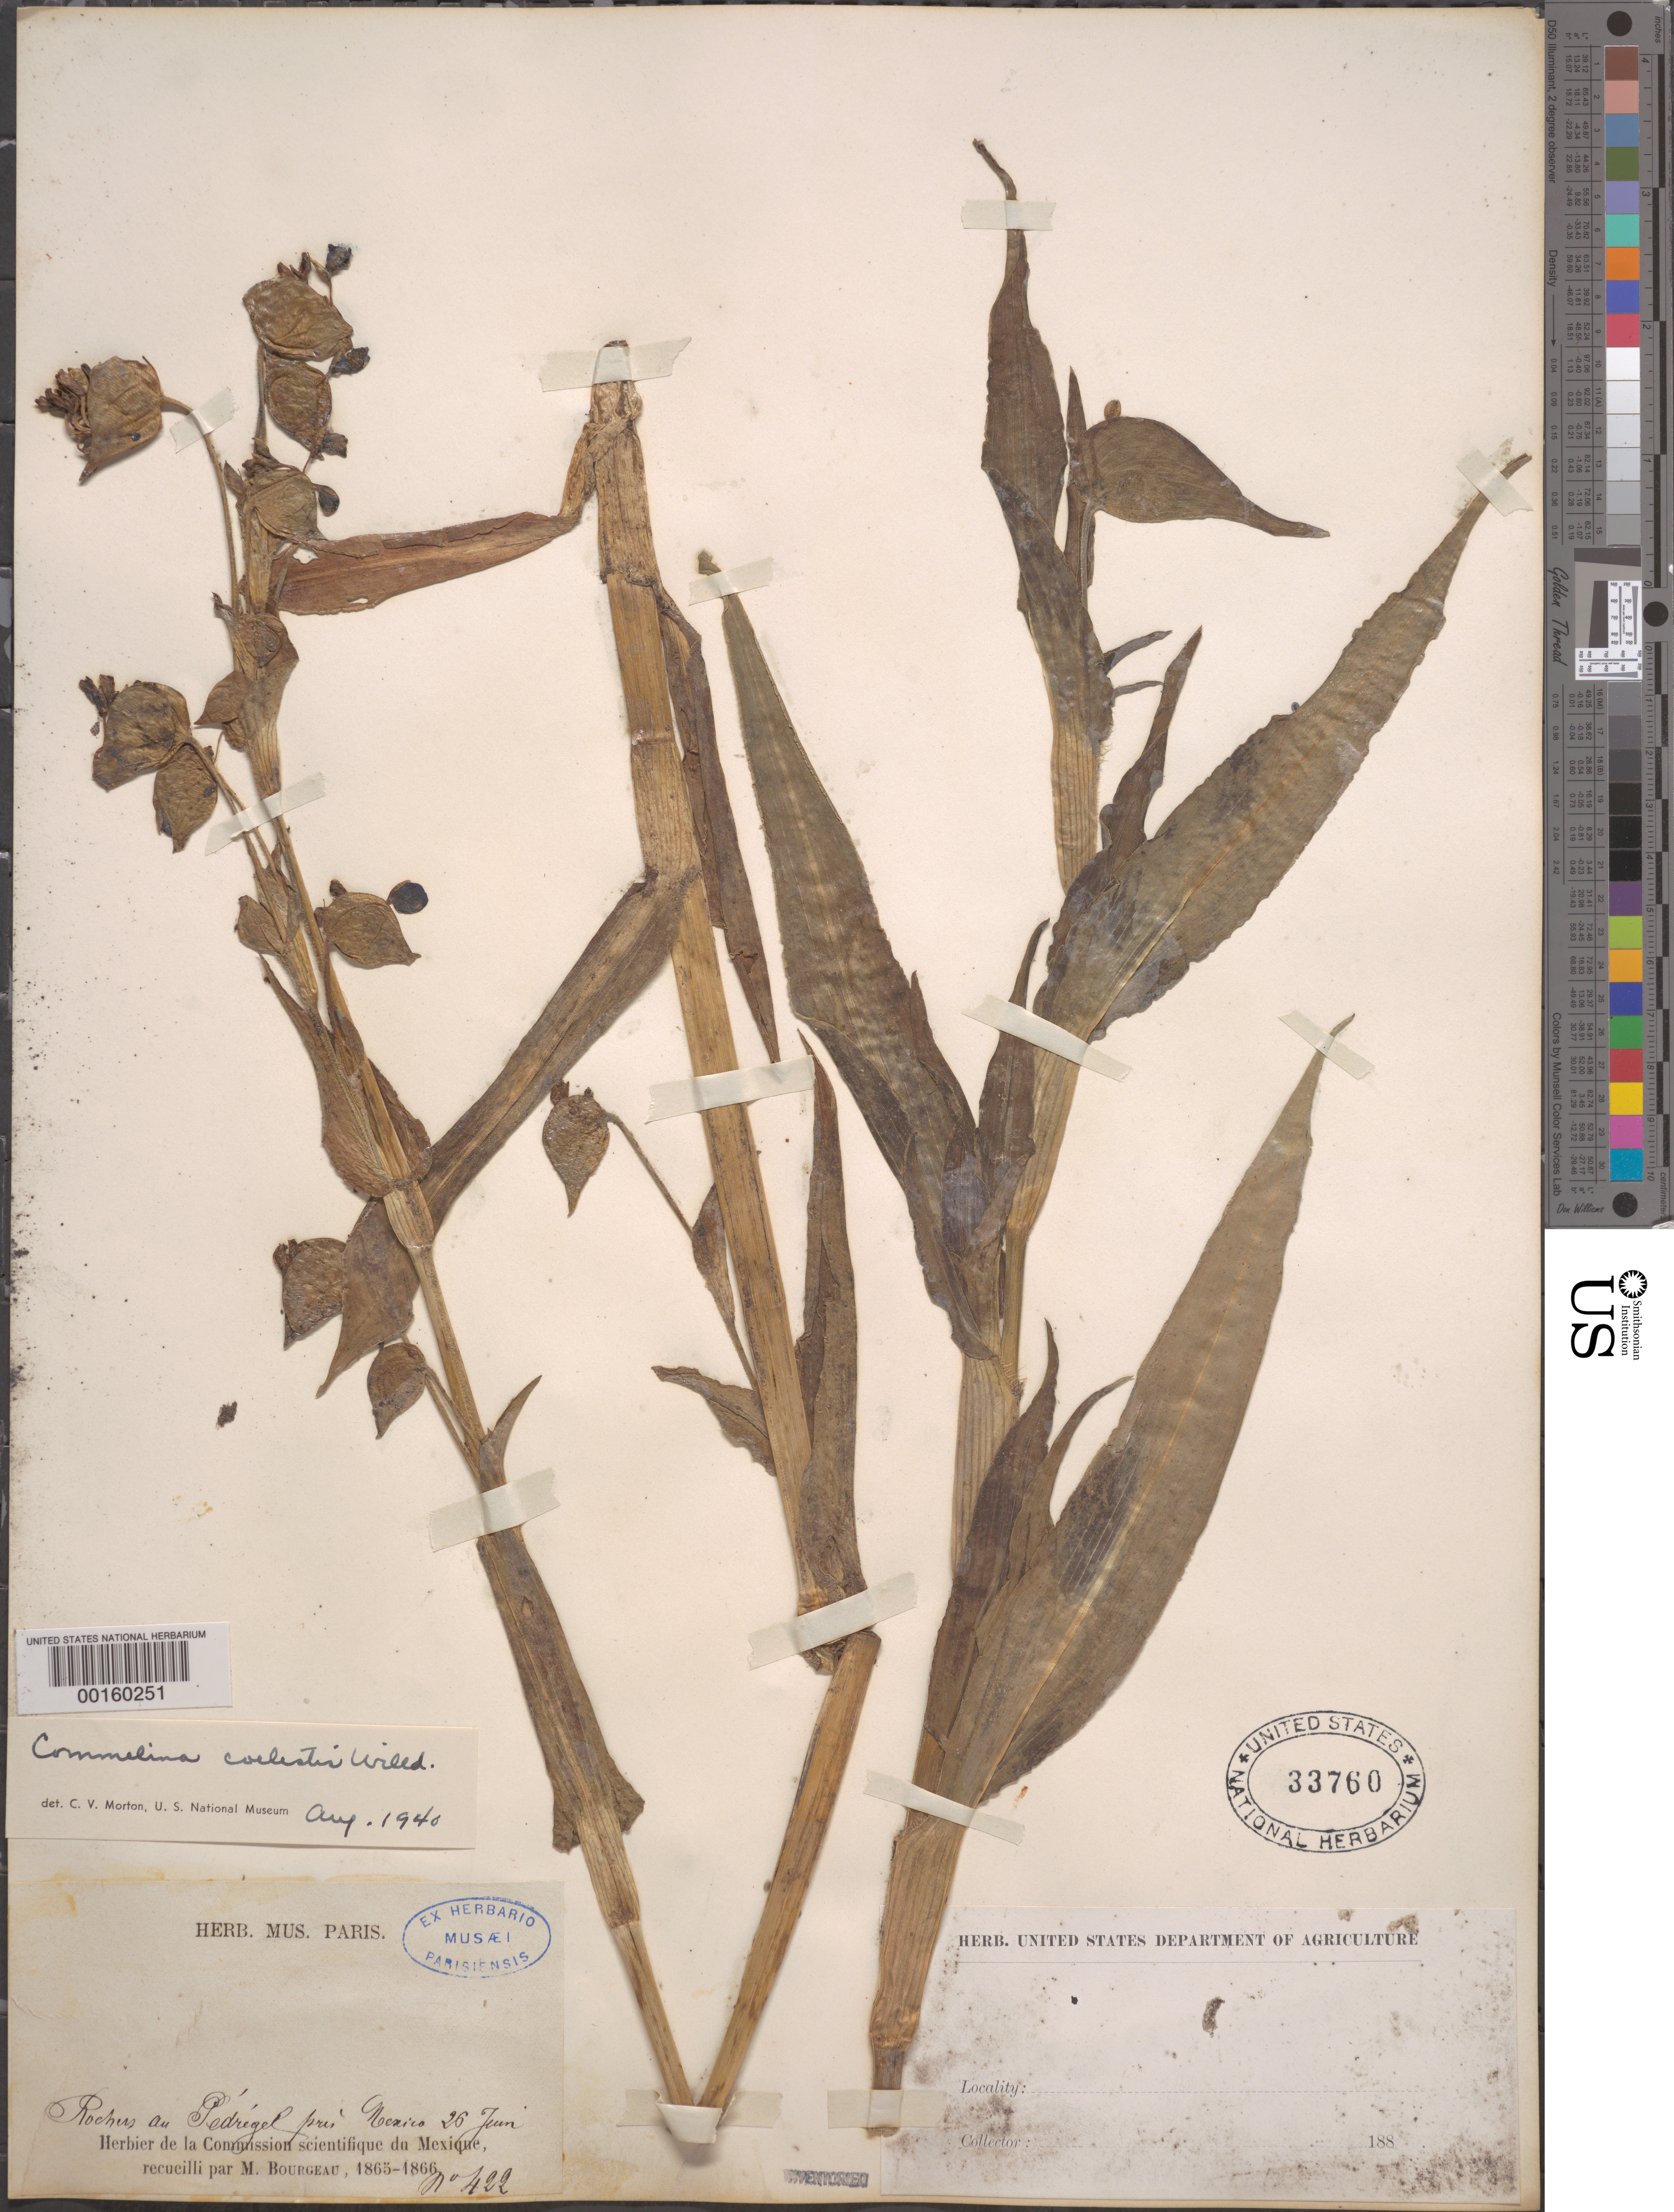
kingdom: Plantae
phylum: Tracheophyta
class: Liliopsida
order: Commelinales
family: Commelinaceae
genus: Commelina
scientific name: Commelina coelestis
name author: Willd.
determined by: Morton, C. V.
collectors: E. Bourgeau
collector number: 422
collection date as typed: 26 Jun 1865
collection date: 1865-06-26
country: Mexico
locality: E of Monserrat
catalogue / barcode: US 33760